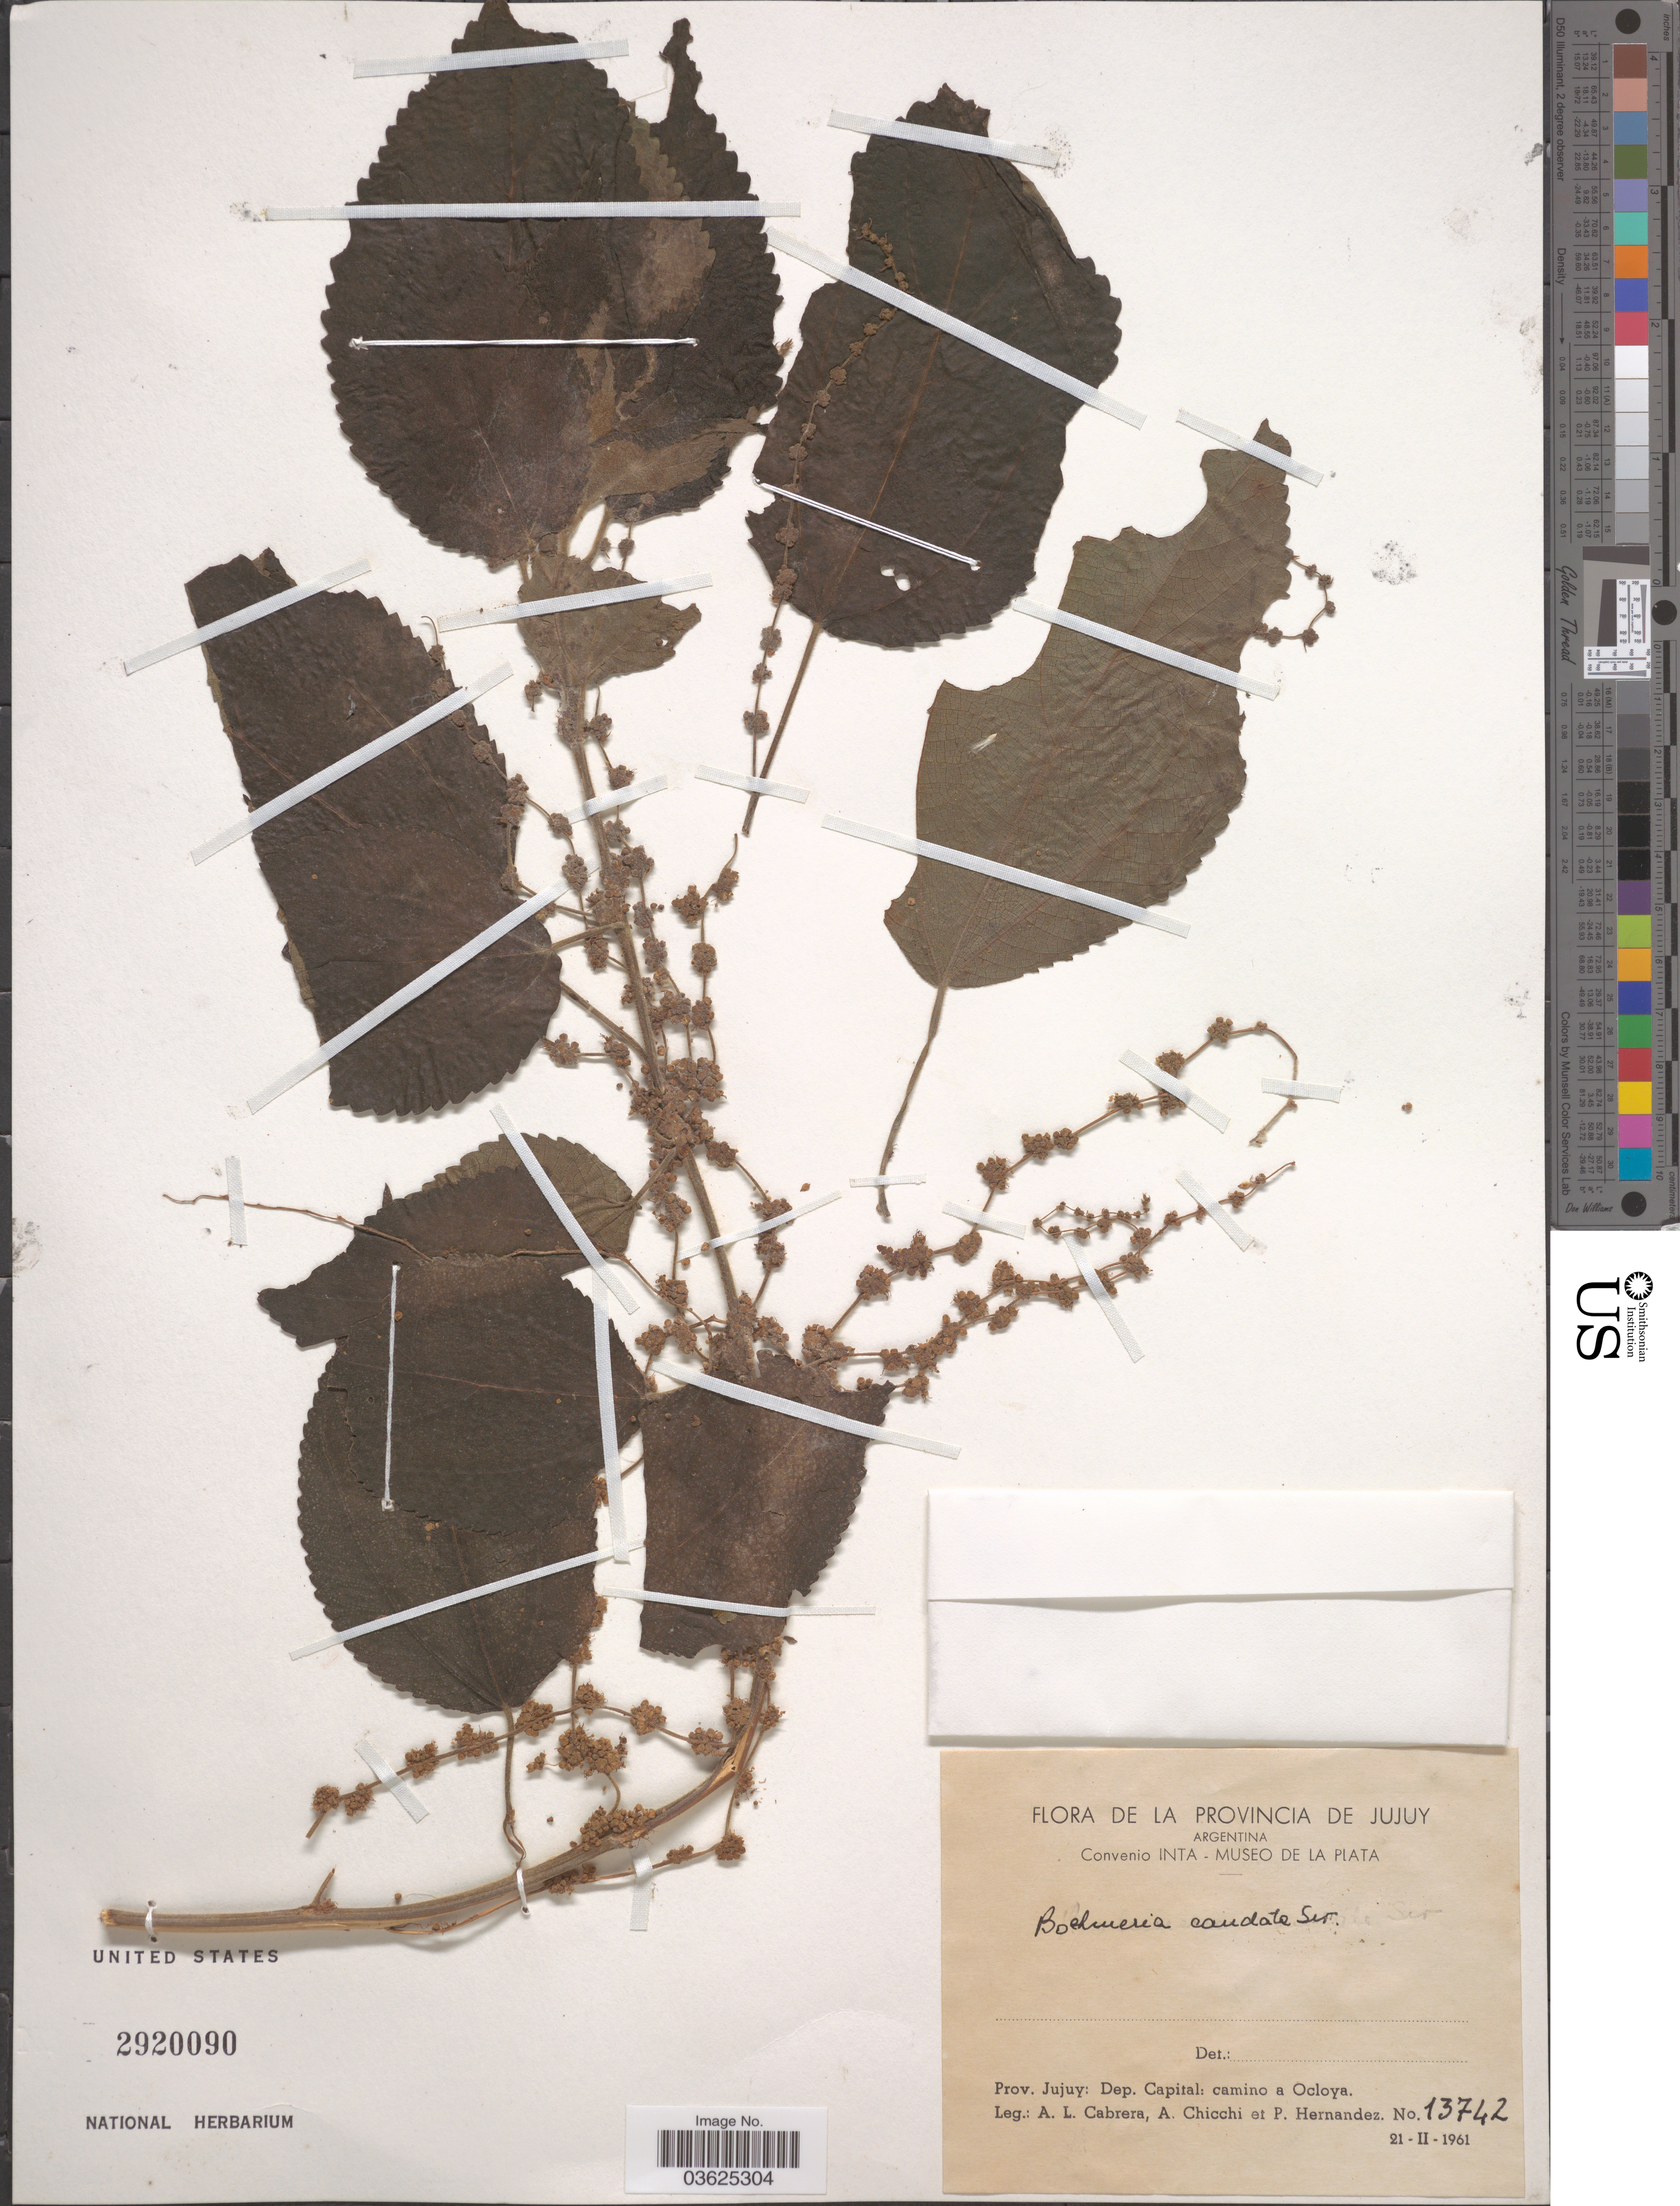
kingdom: Plantae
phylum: Tracheophyta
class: Magnoliopsida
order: Rosales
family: Urticaceae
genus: Boehmeria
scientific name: Boehmeria caudata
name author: Sw.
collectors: A. L. Cabrera, A. Chicchi & P. Hernandez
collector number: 13742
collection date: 1961-02-21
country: Argentina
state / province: Jujuy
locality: Dep. Capital: camino a Ocloya.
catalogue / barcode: US 2920090